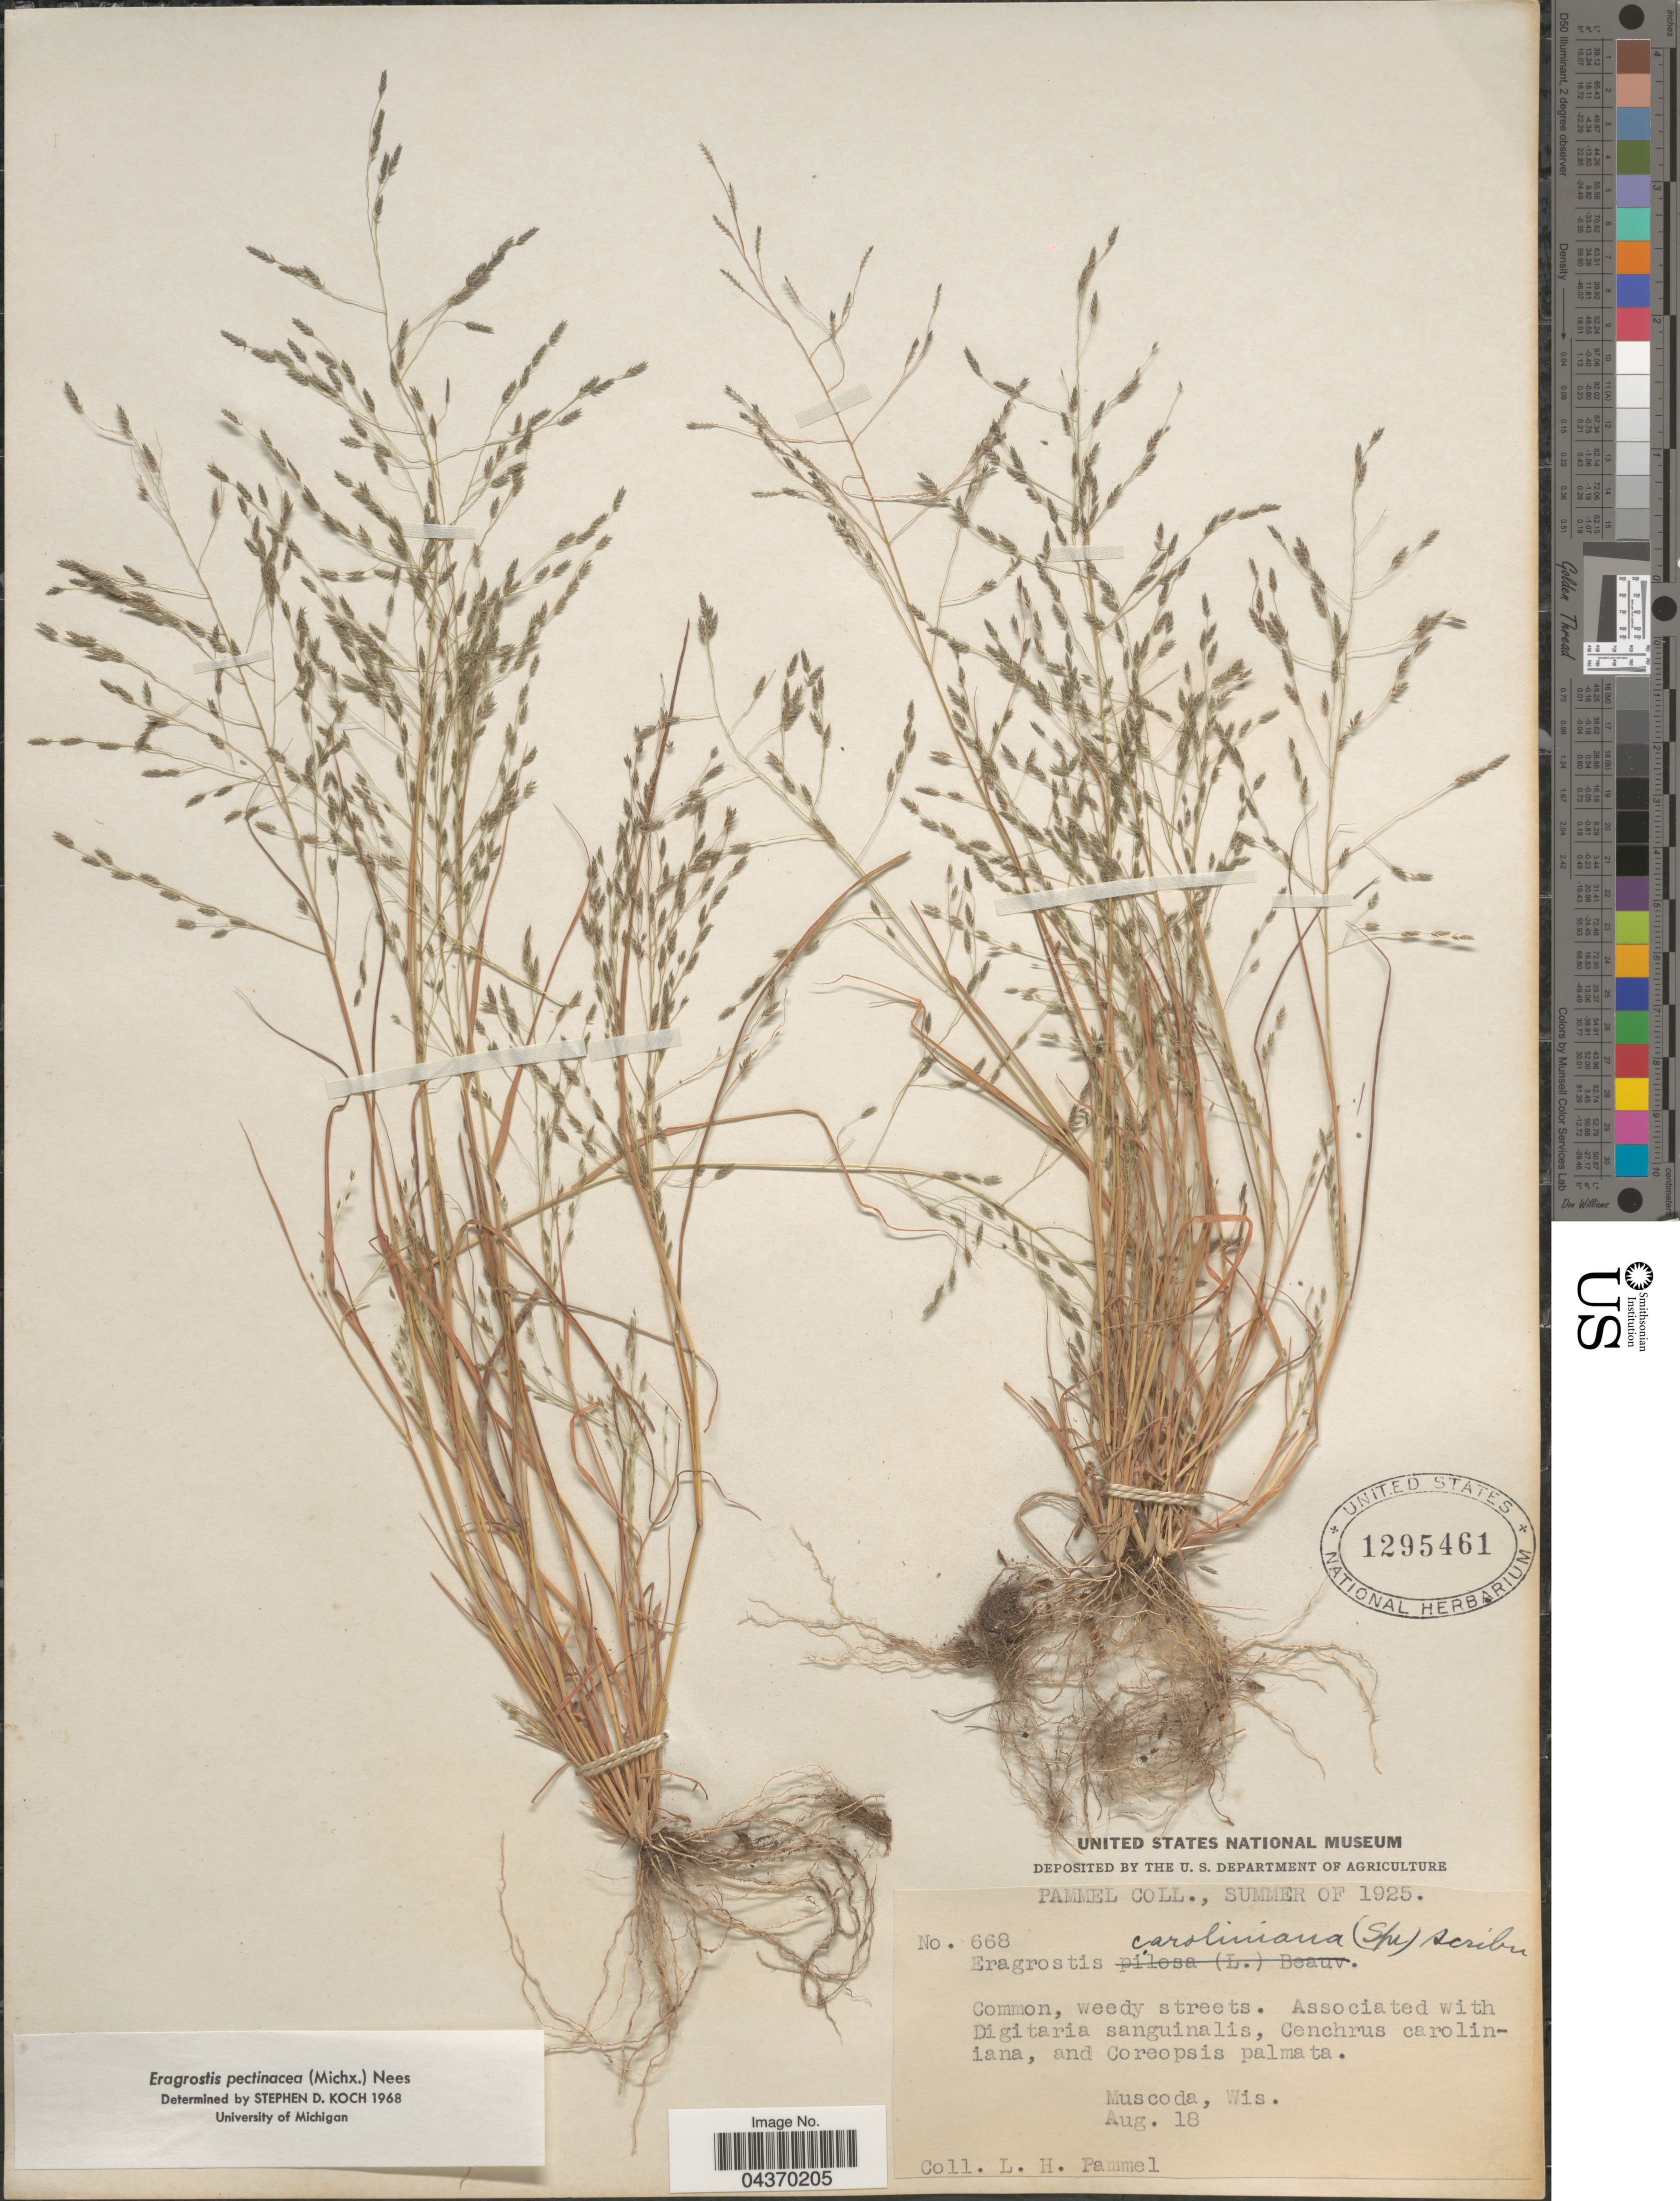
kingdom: Plantae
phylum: Tracheophyta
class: Liliopsida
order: Poales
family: Poaceae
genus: Eragrostis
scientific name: Eragrostis pectinacea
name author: (Michx.) Nees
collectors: L. Pammel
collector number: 668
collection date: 1925-08-18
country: United States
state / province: Wisconsin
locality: Muscoda.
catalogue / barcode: US 1295461